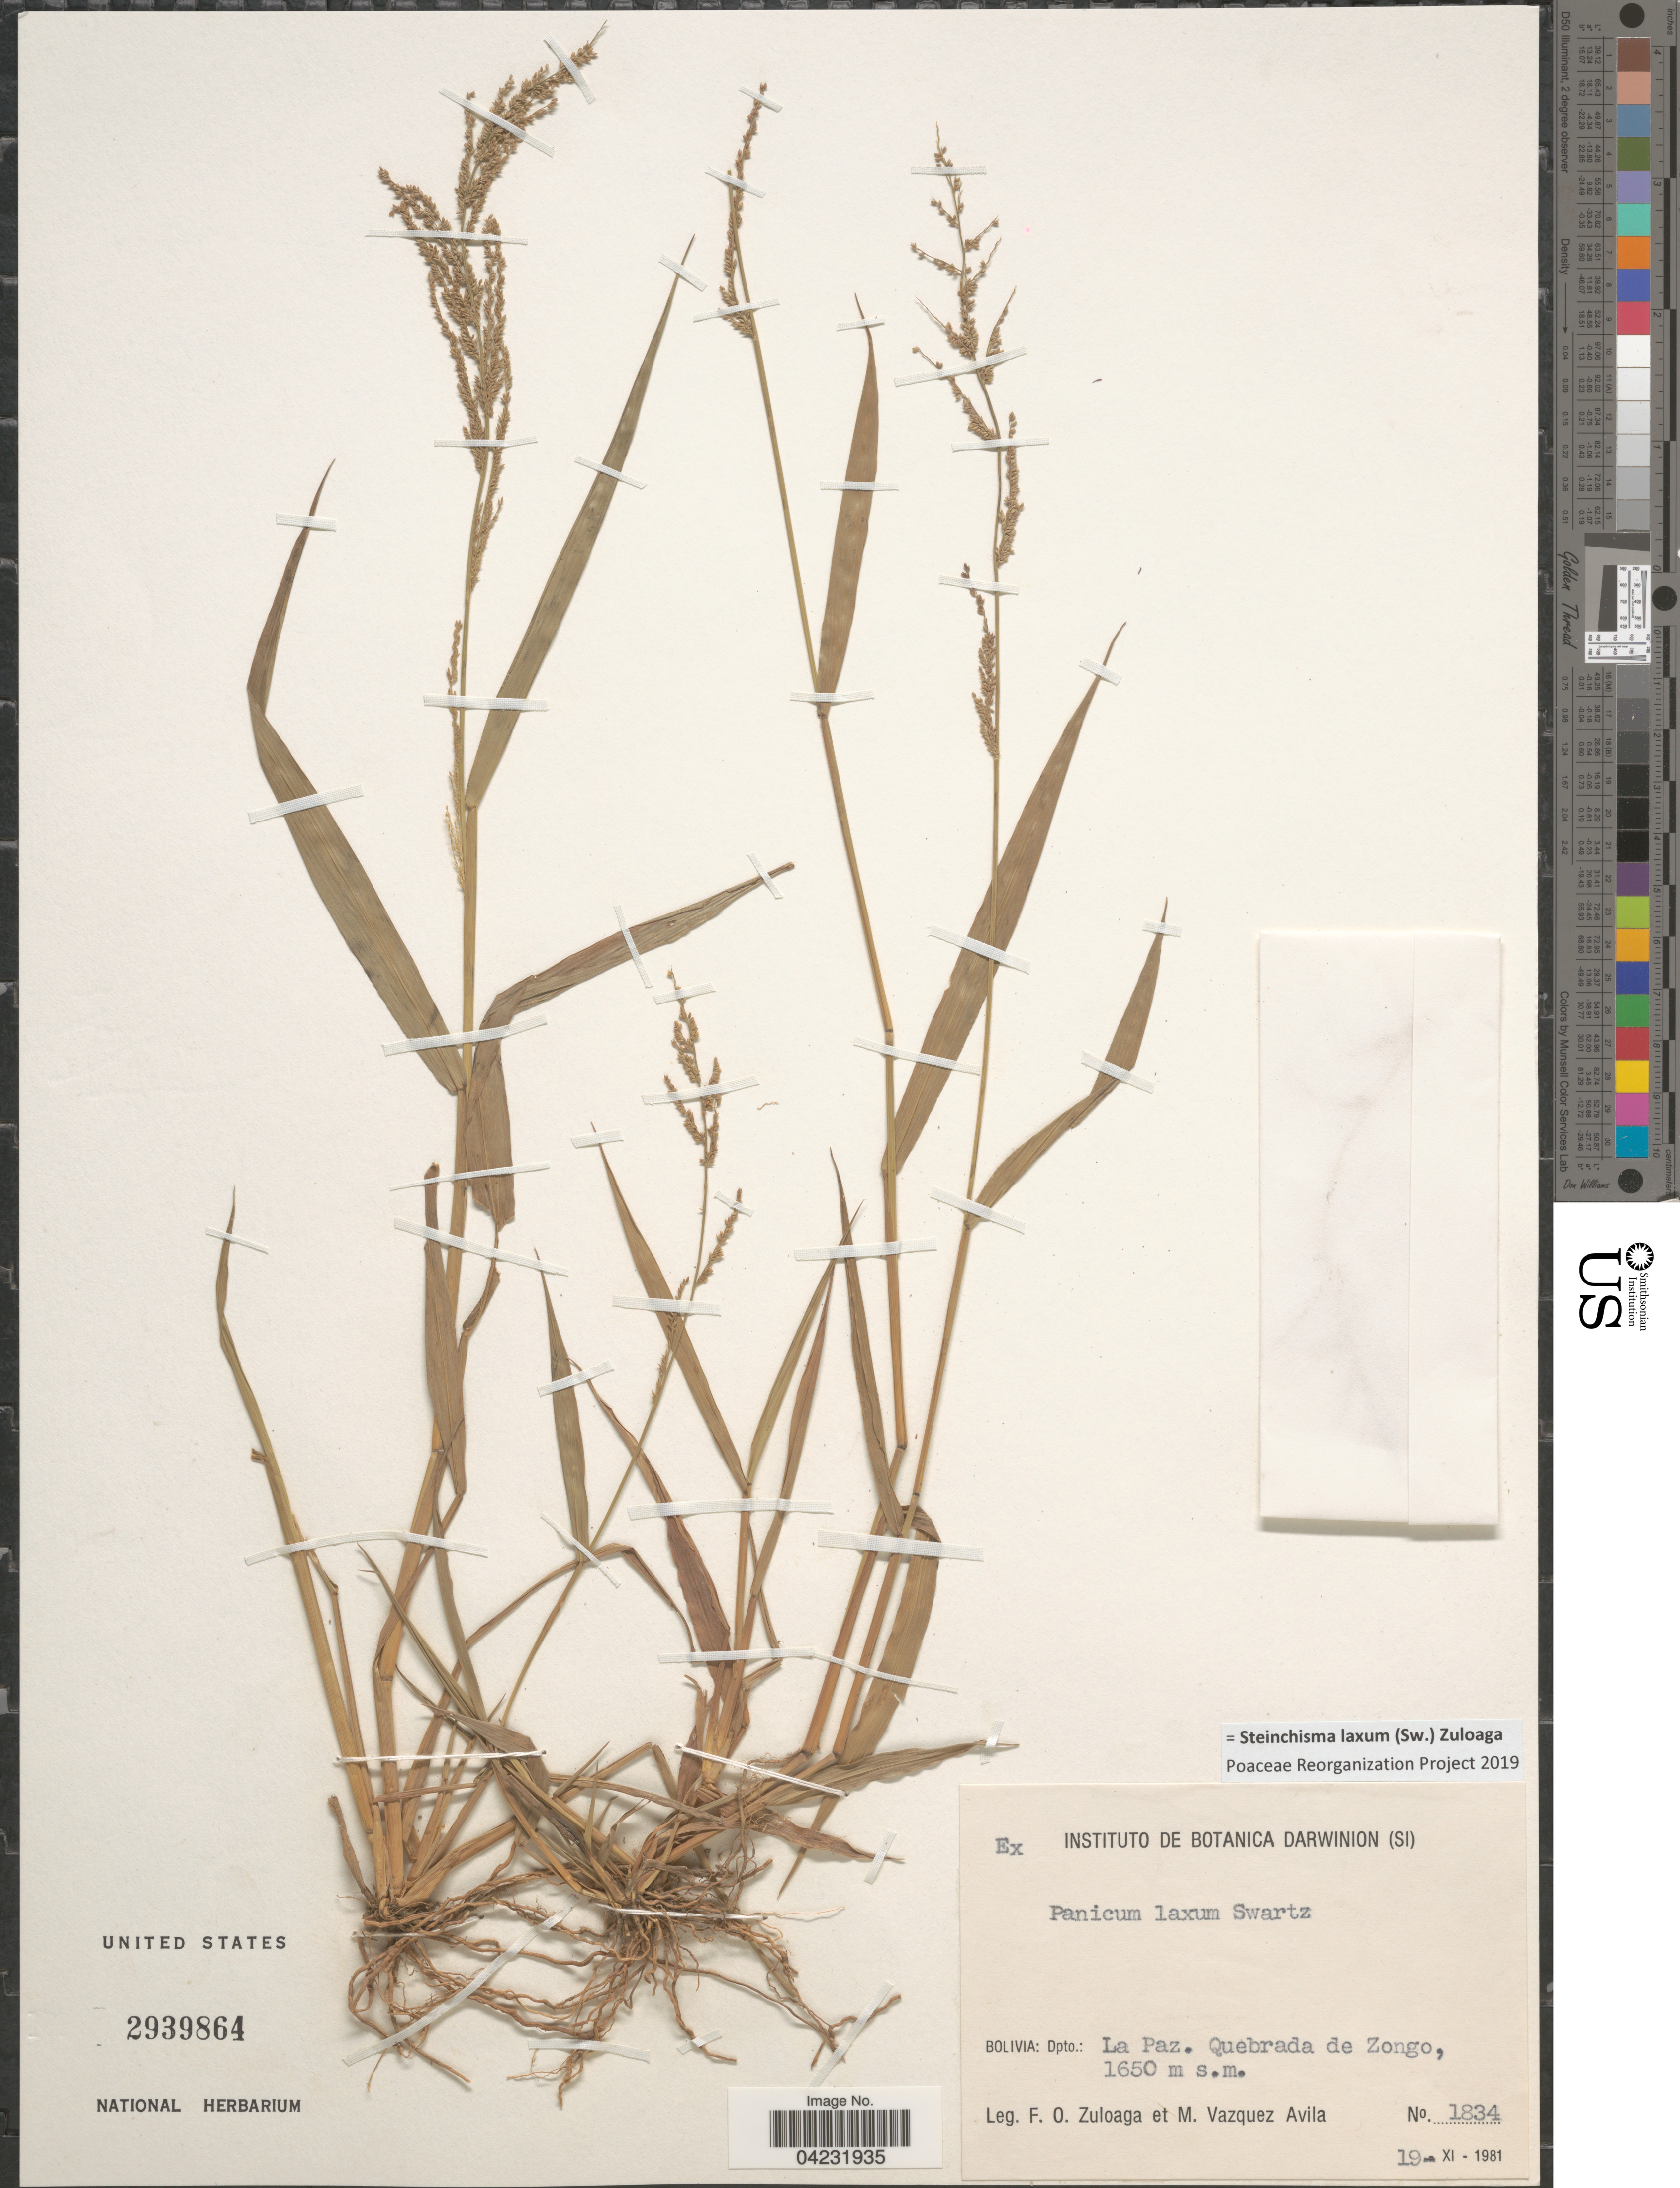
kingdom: Plantae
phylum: Tracheophyta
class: Liliopsida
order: Poales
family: Poaceae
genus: Steinchisma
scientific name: Steinchisma laxum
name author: (Sw.) Zuloaga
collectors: F. O. Zuloaga & M. Vásquez Avila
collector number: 1834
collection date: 1981-11-19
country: Bolivia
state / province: La Paz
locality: Dpto.: La Paz. Quebrada de Zongo.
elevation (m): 1650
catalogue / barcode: US 2939864